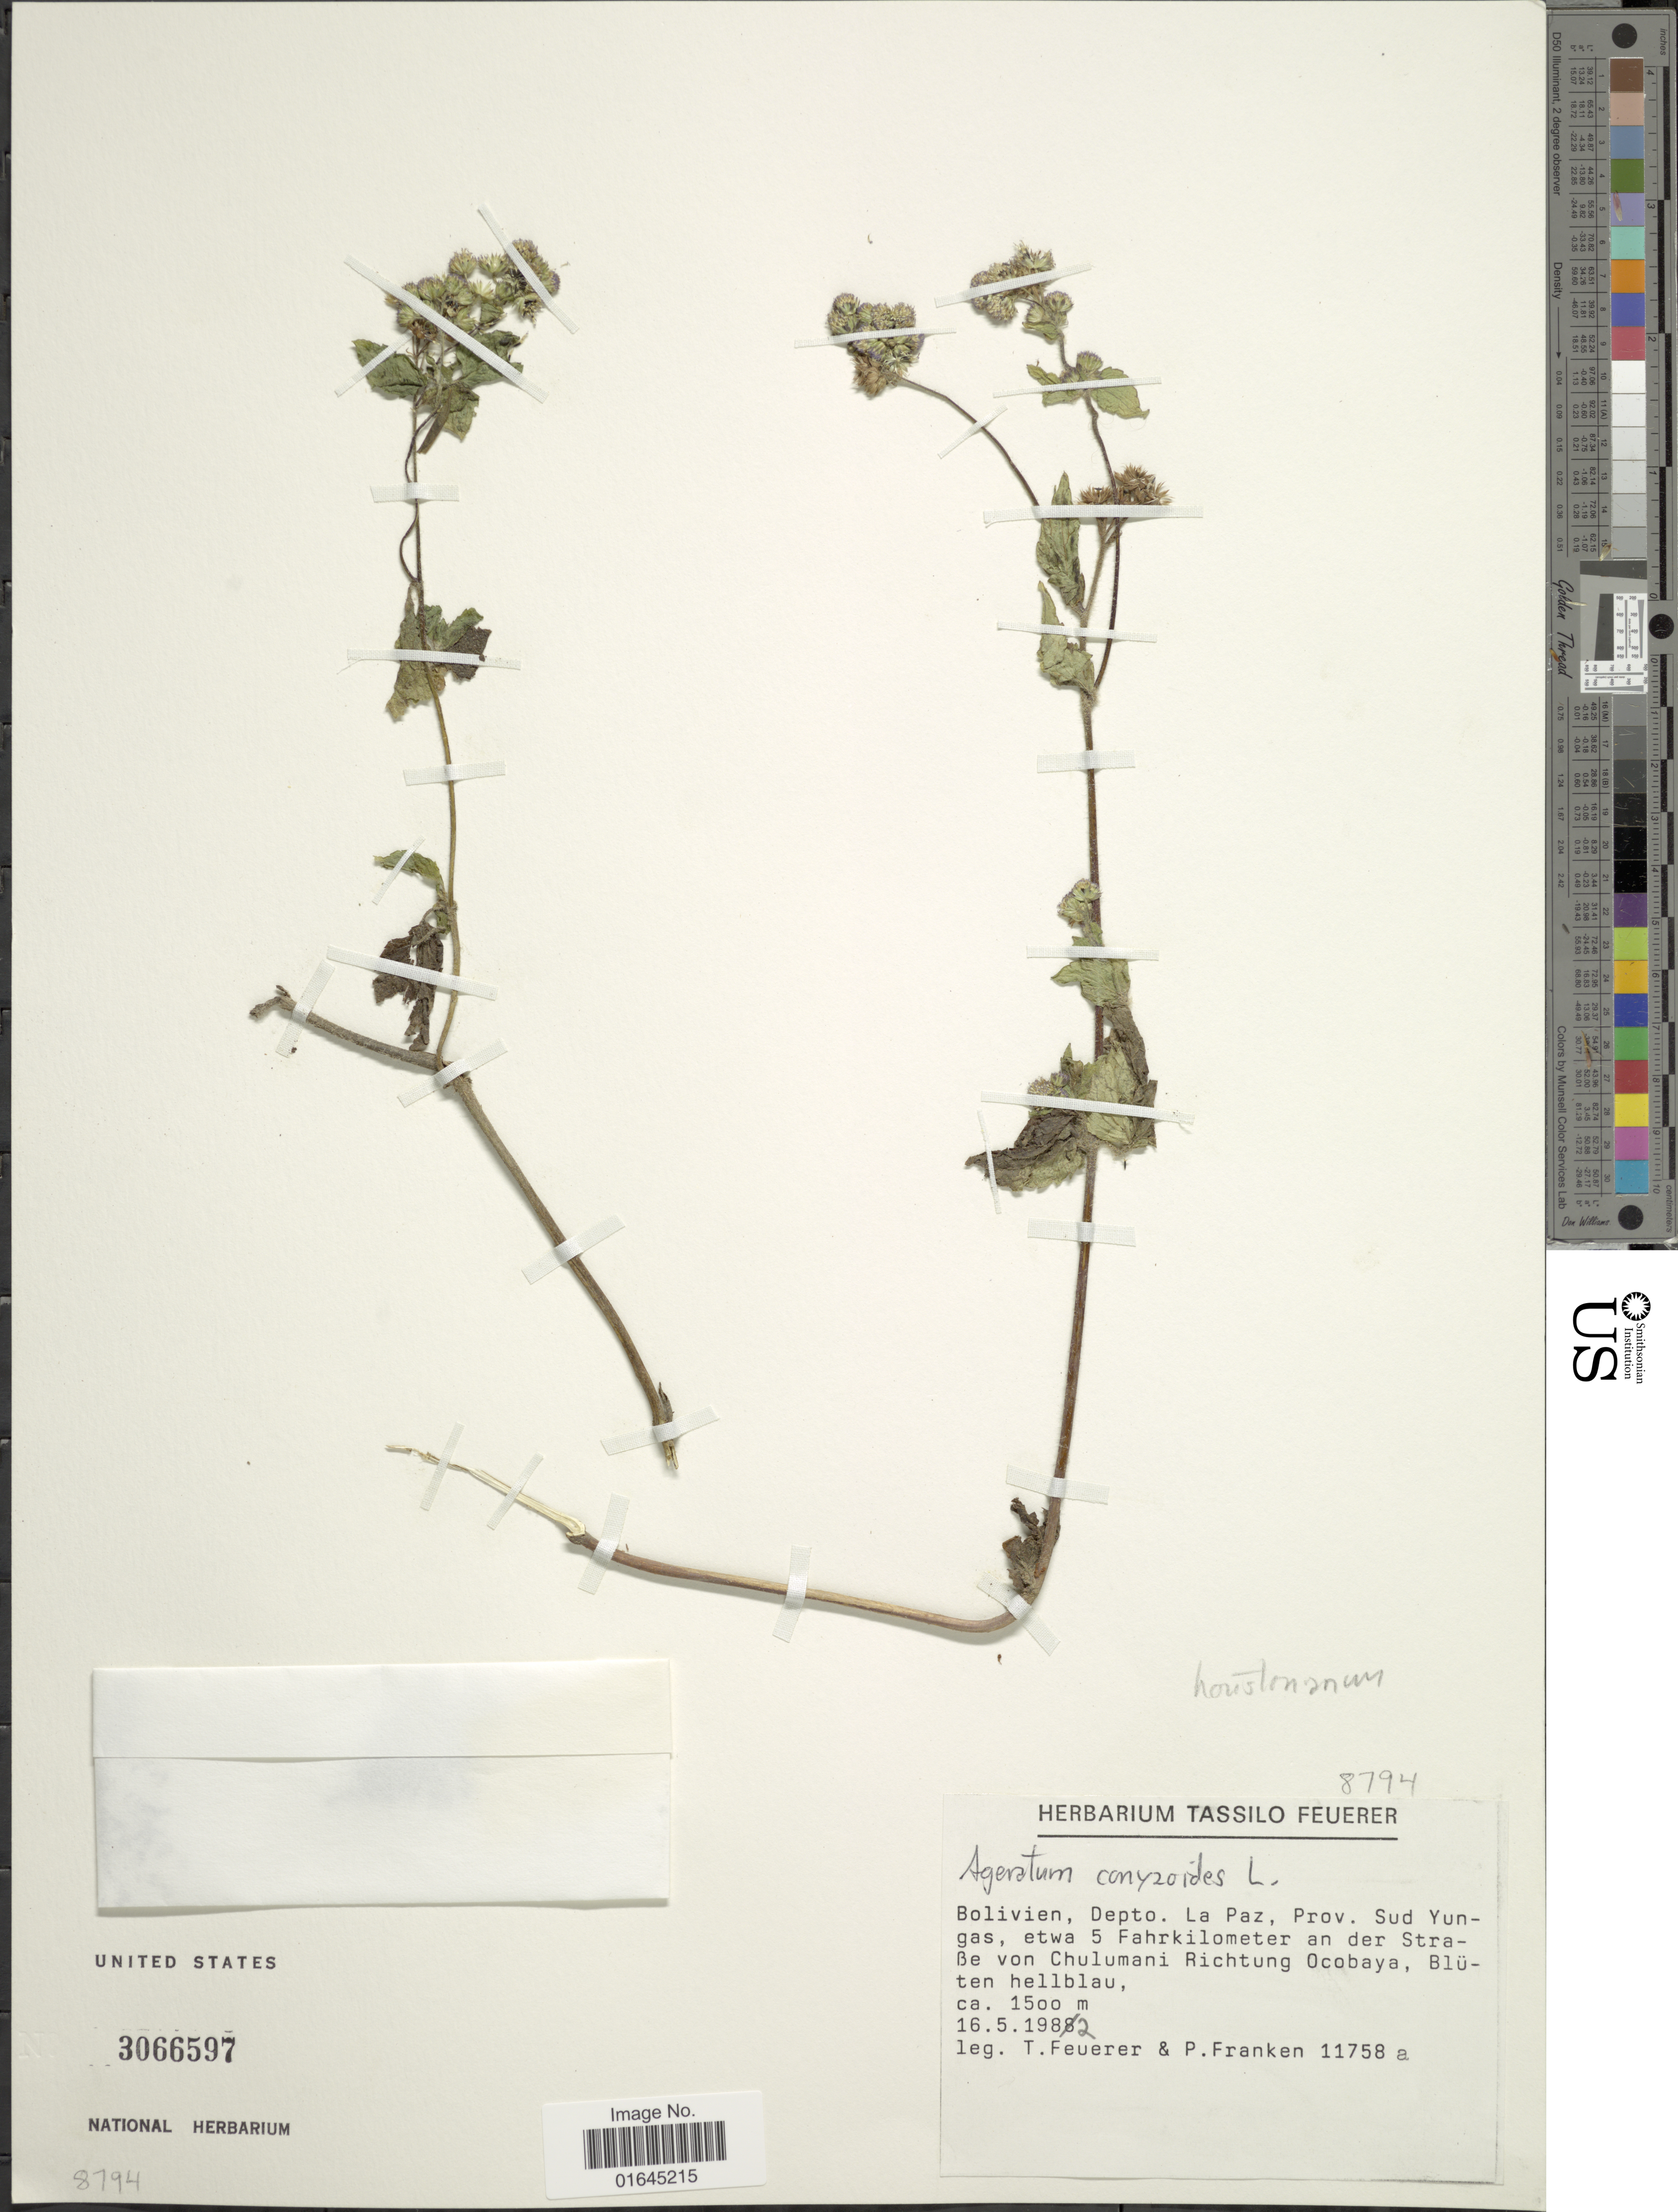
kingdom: Plantae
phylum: Tracheophyta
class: Magnoliopsida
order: Asterales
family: Asteraceae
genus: Ageratum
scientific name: Ageratum houstonianum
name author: Mill.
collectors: T. Feuerer & P. Franken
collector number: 11758a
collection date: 1982-05-16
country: Bolivia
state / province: La Paz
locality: Bolivien, depto. La Paz, prov. Sud Yungas, etwa 5 Fahrkilometer an der Strabe von Chulumani Richtung Ocobaya, Blüten hellblau.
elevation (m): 1500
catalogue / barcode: US 3066597